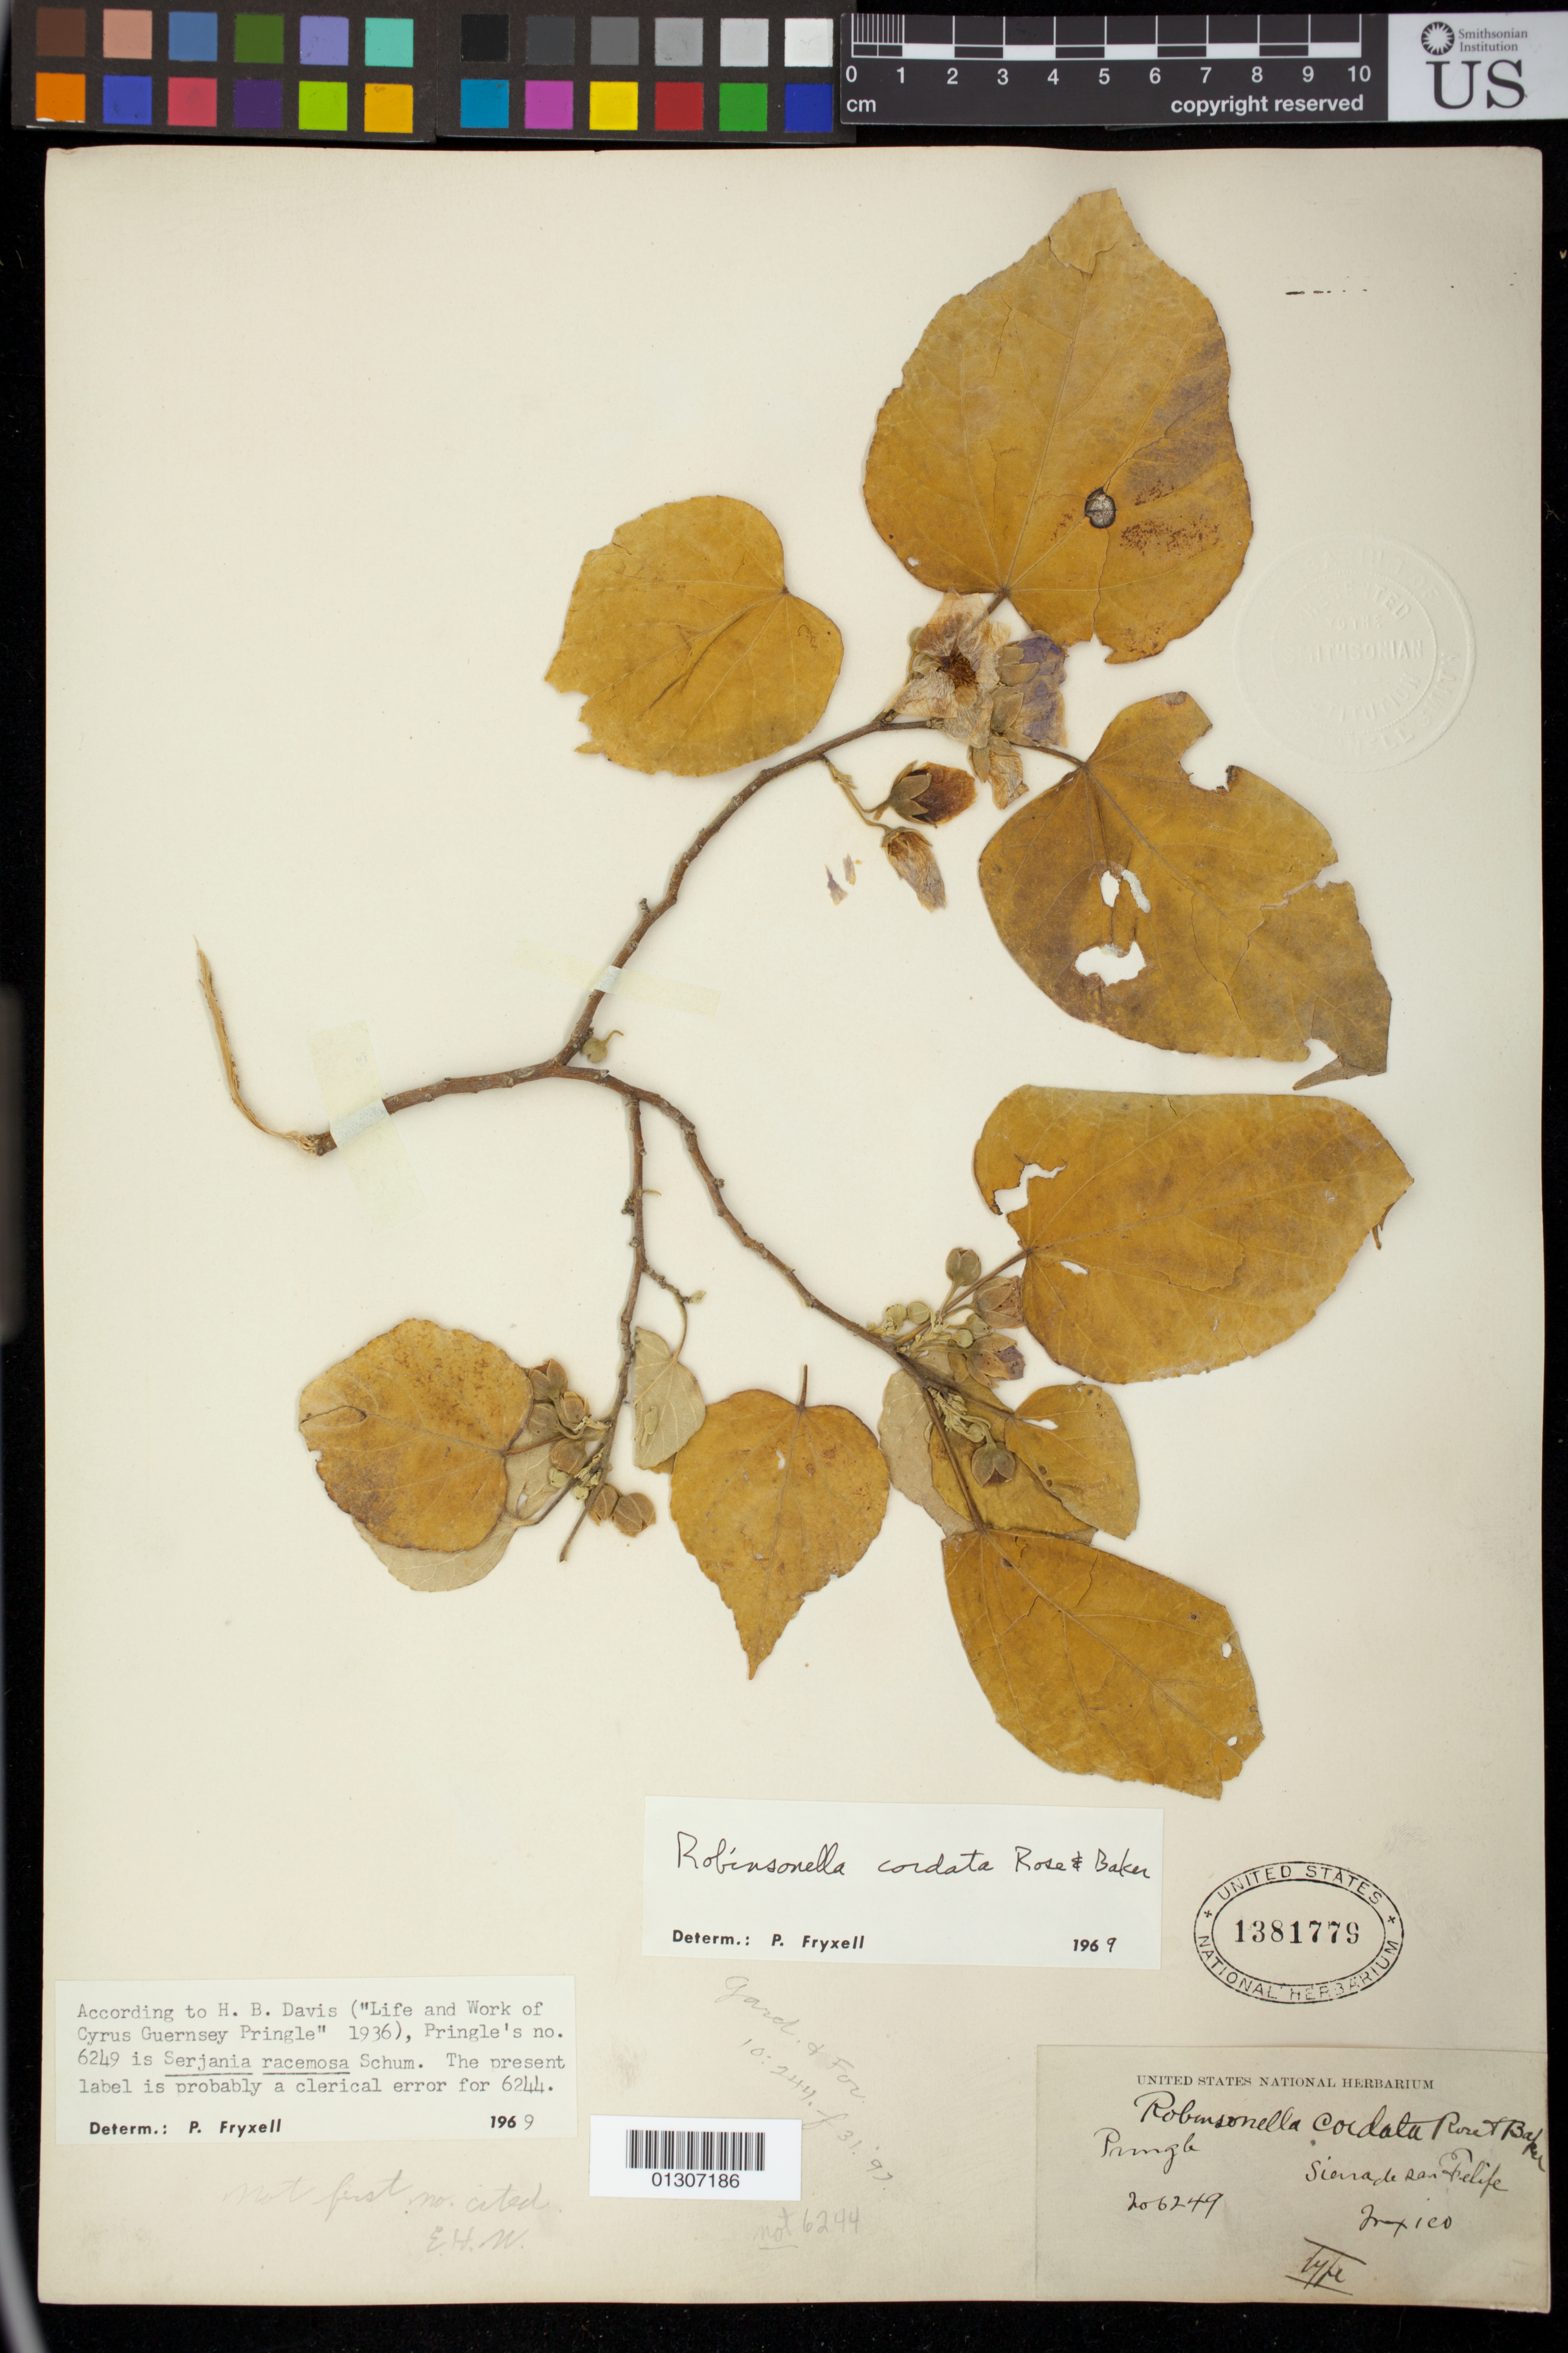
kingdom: Plantae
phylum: Tracheophyta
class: Magnoliopsida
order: Malvales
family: Malvaceae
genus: Robinsonella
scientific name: Robinsonella cordata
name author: Rose & Baker f.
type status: Syntype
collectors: C. G. Pringle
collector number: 6249 [? probable error for 6244]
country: Mexico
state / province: Oaxaca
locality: Sierra San Felipe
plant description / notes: Protologue cites Pringle 6244; specimen label is numbered "6249", apparently a transcription/clerical error for 6244 (as noted in annotation by P. Fryxell, 1969).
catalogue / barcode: US 1381779